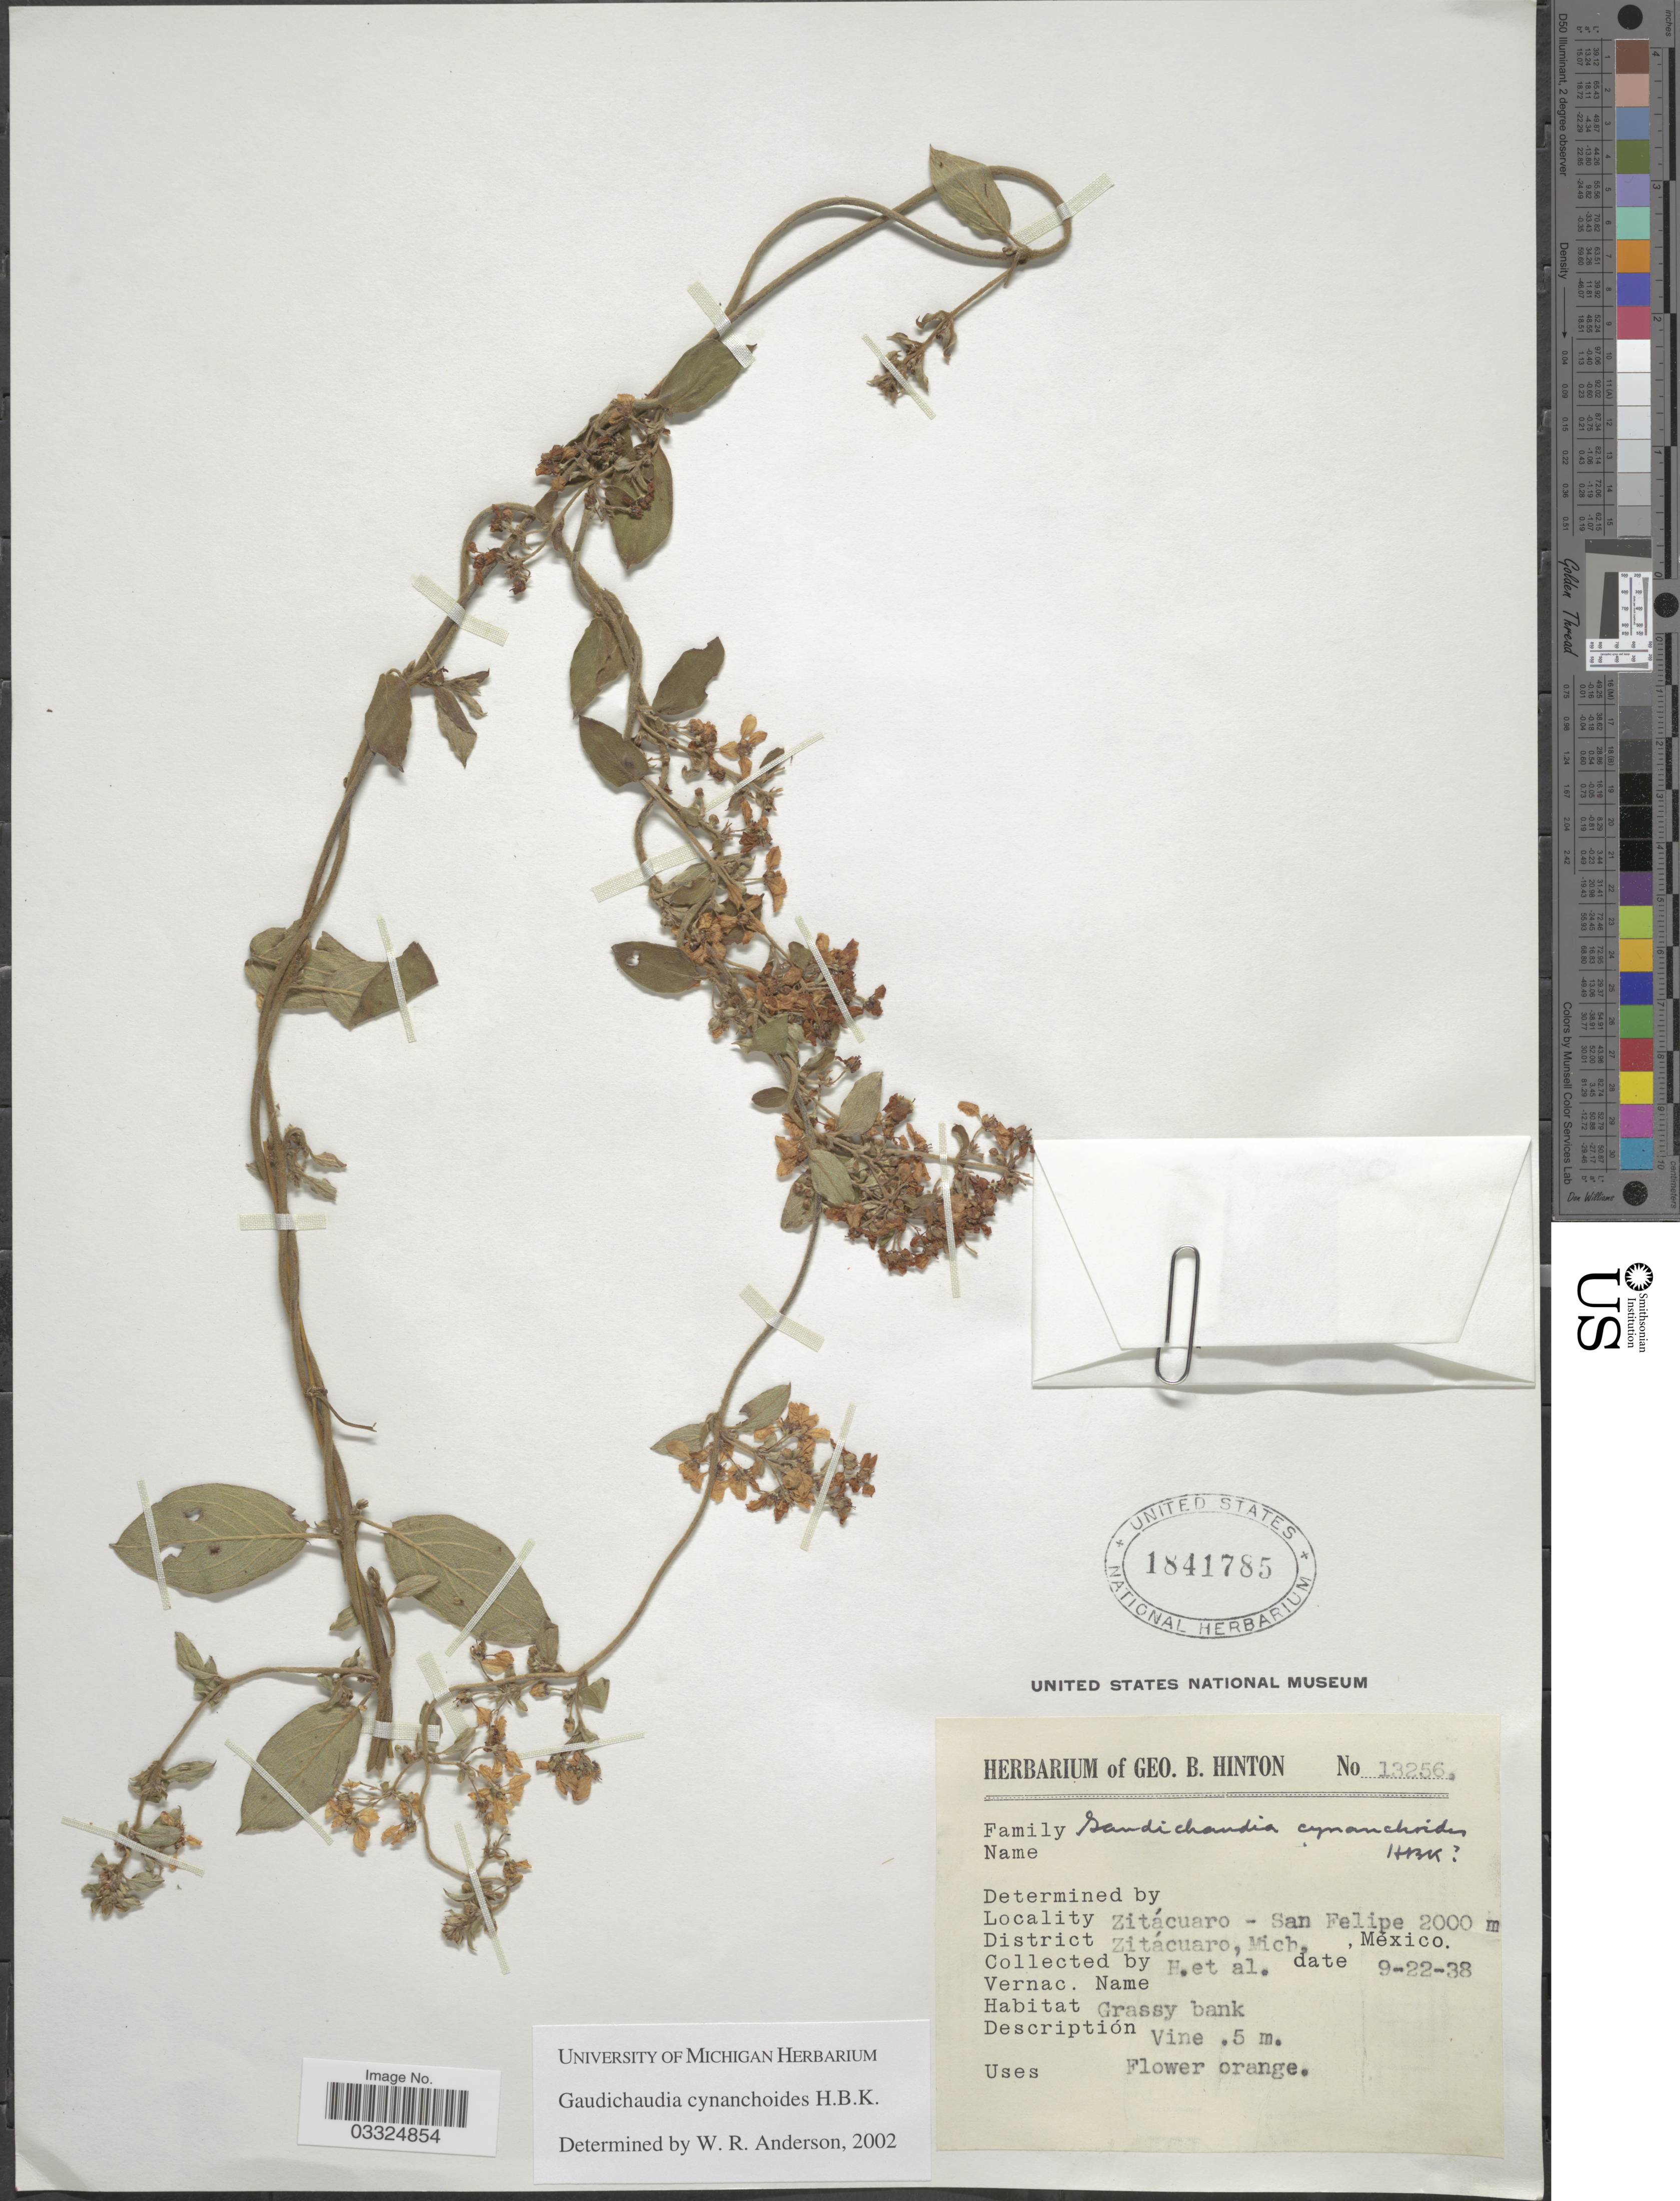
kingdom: Plantae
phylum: Tracheophyta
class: Magnoliopsida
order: Malpighiales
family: Malpighiaceae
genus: Gaudichaudia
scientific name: Gaudichaudia cynanchoides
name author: Kunth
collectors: G. B. Hinton & et al.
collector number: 13256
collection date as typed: Transcribed d/m/y: 22/9/38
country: Mexico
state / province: Michoacán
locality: Zitácuaro - San Felipe. District Zitácuaro.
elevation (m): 2000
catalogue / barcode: US 1841785